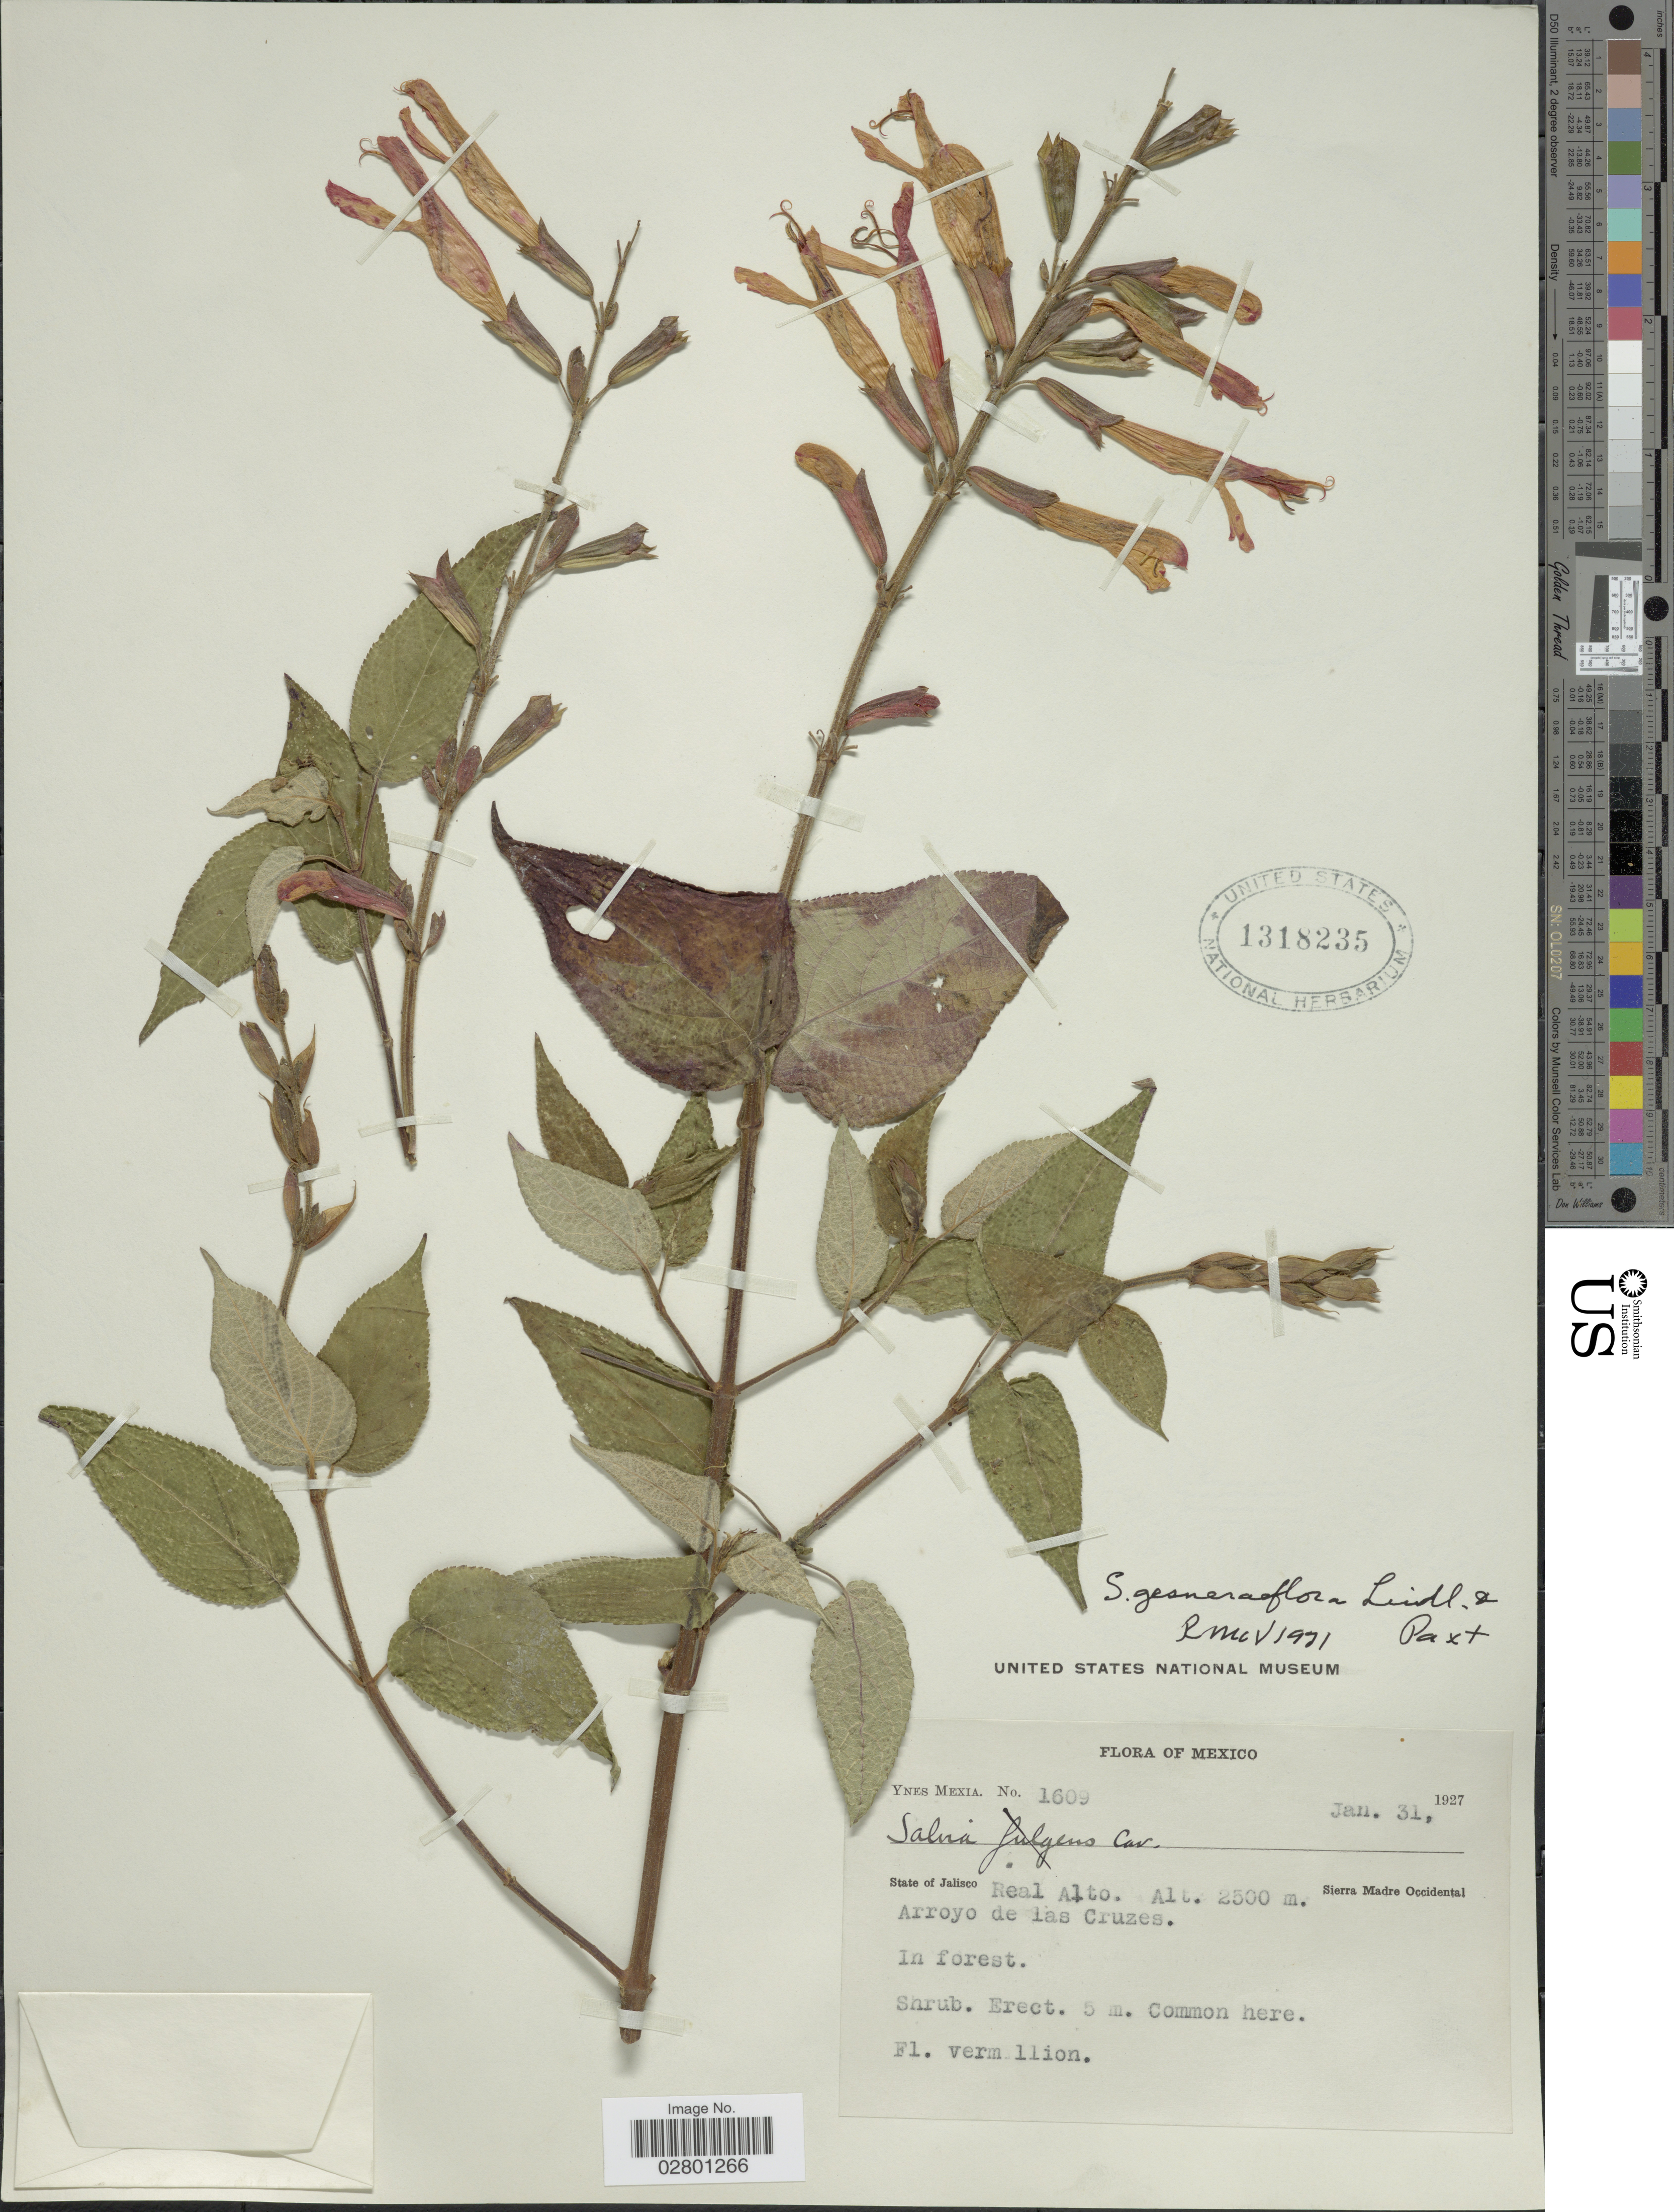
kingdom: Plantae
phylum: Tracheophyta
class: Magnoliopsida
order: Lamiales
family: Lamiaceae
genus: Salvia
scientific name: Salvia gesneriiflora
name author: Lindl. & Paxton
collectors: Y. Mexia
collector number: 1609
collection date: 1927-01-31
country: Mexico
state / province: Jalisco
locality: Real Alto. Arroyo de las Cruzes. Sierra Madre Occidental.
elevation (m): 2500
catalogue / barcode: US 1318235